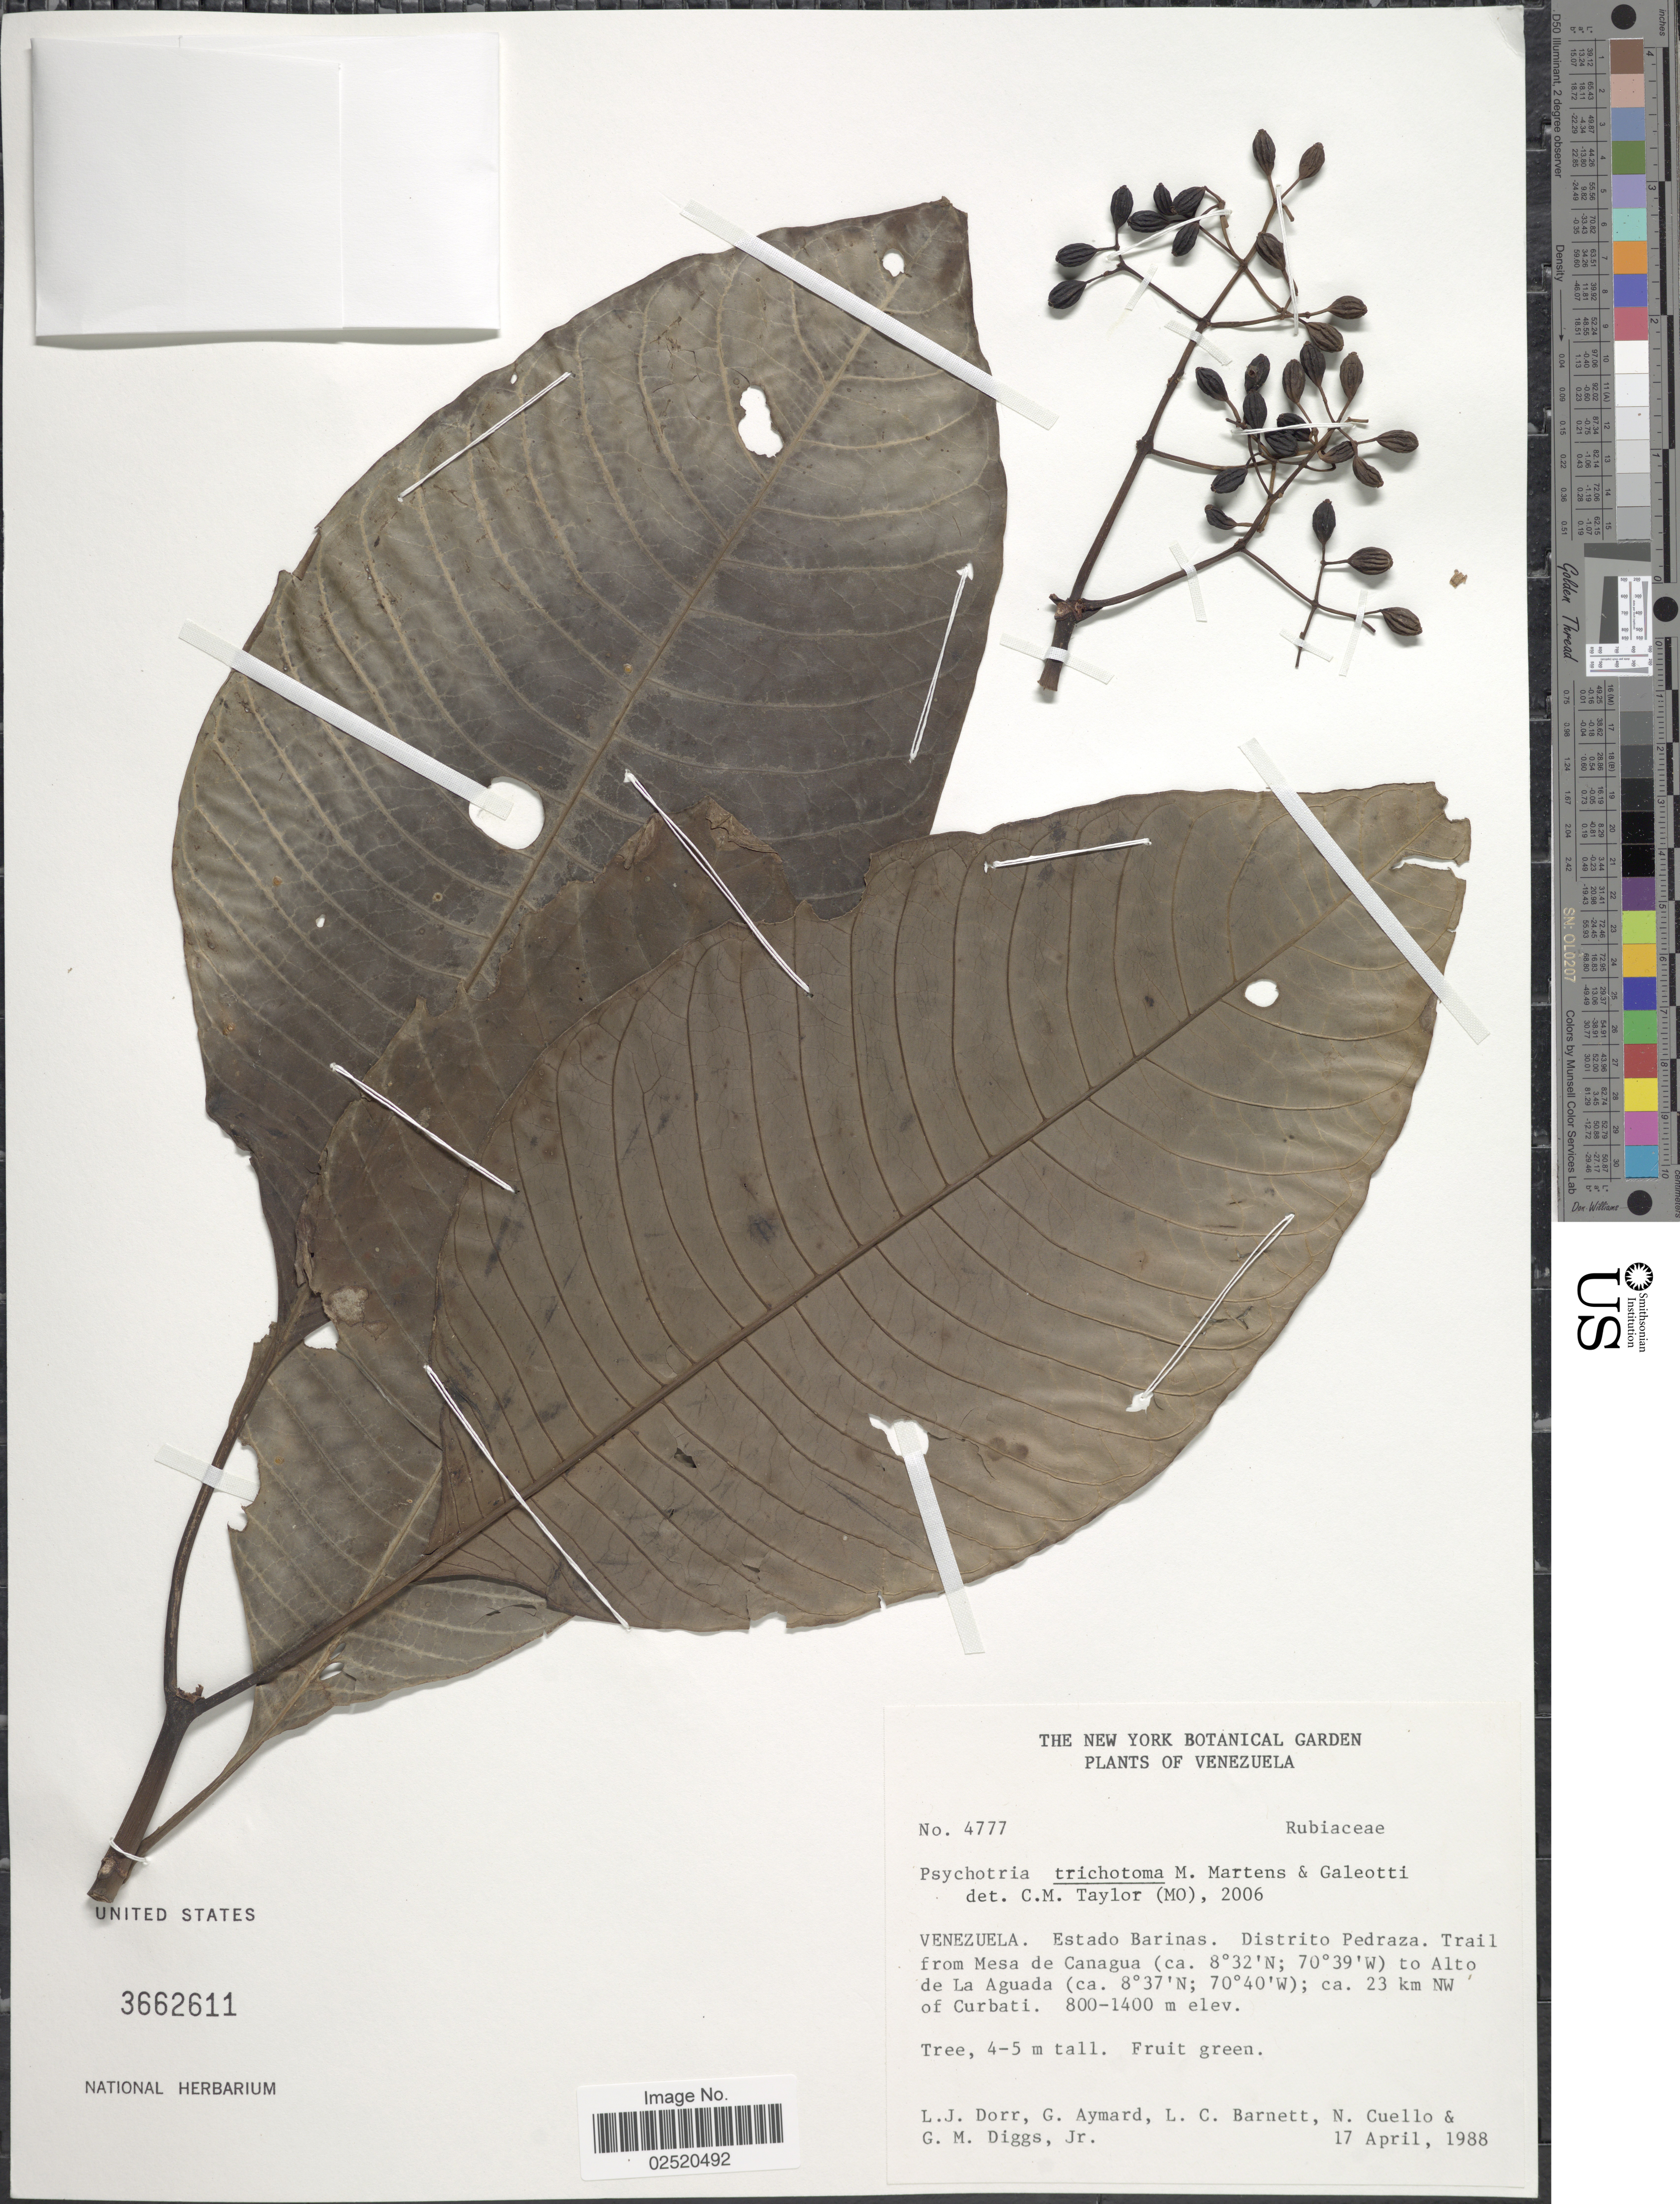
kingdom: Plantae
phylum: Tracheophyta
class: Magnoliopsida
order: Gentianales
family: Rubiaceae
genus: Psychotria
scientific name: Psychotria trichotoma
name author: M. Martens & Galeotti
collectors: L. J. Dorr, G. A. Aymard, L. C. Barnett, N. L. Cuello & G. Diggs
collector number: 4777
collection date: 1988-04-17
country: Venezuela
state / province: Barinas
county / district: Pedraza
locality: Trail from Mesa de Canagua to Alto de La Aguada; ca. 23 km NW of Curbati.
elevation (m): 800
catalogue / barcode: US 3662611